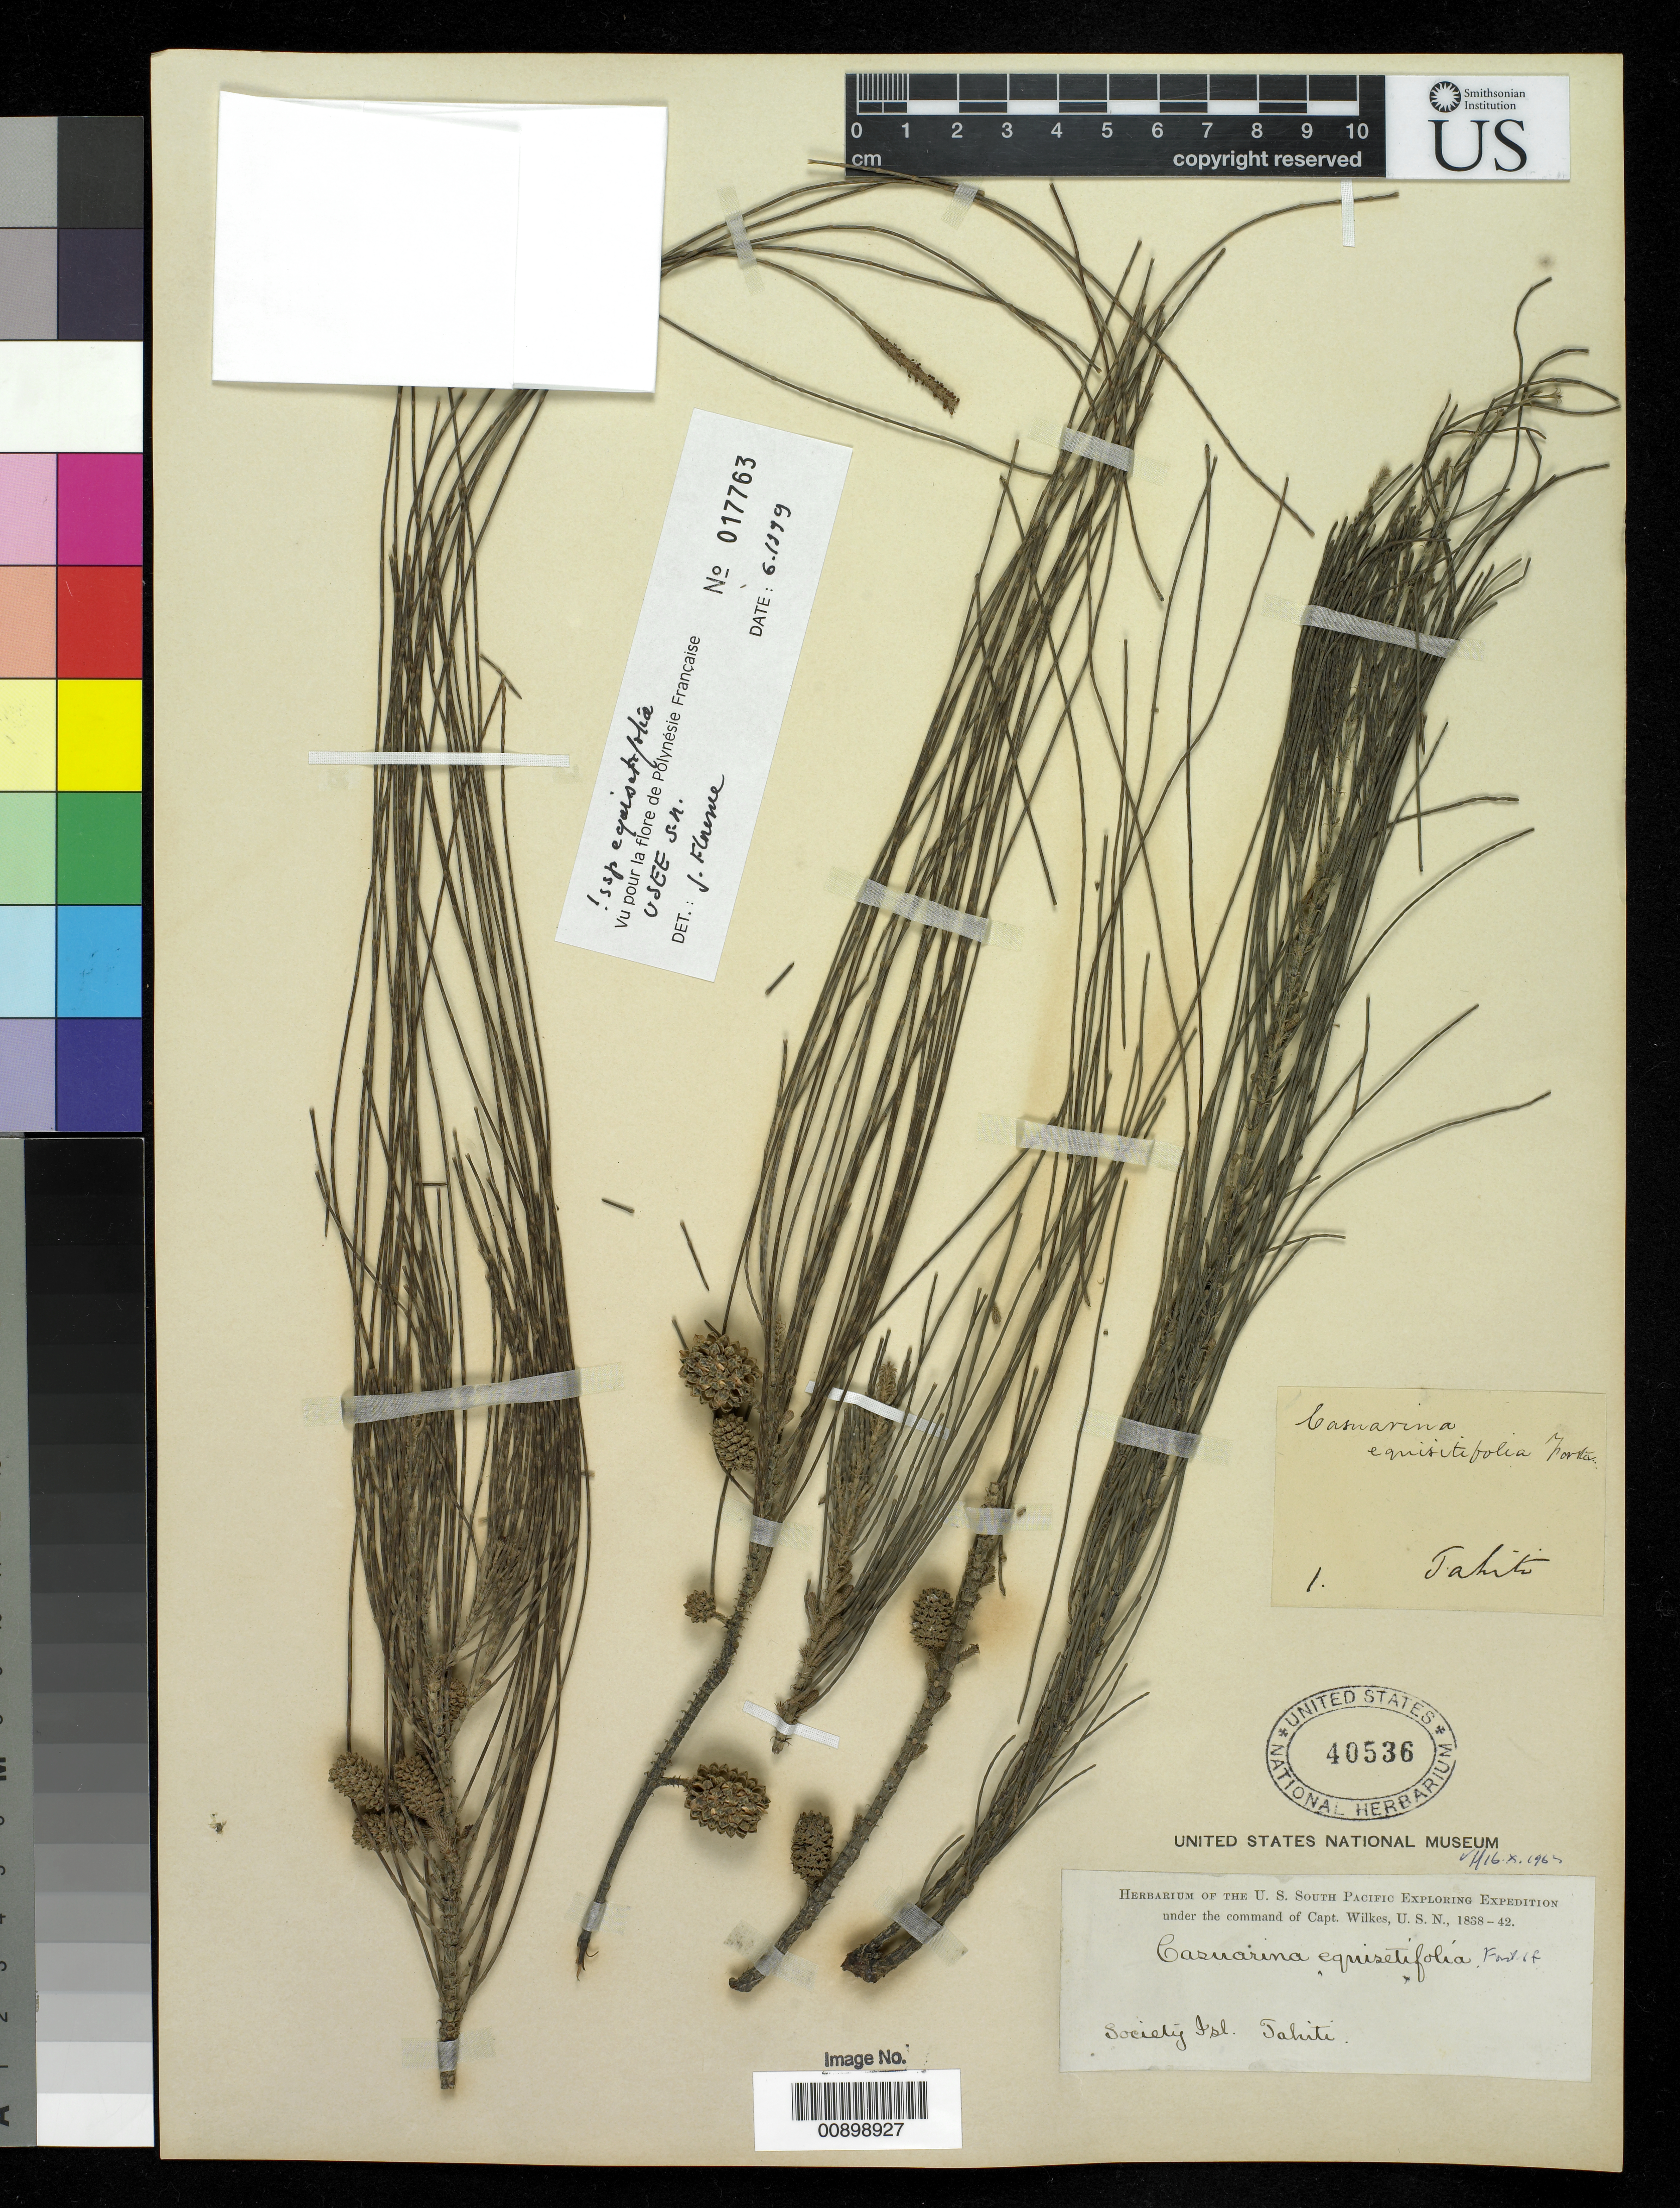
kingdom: Plantae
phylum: Tracheophyta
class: Magnoliopsida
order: Fagales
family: Casuarinaceae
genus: Casuarina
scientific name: Casuarina equisetifolia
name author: L.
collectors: Wilkes Explor. Exped.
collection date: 1838/1842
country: French Polynesia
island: Tahiti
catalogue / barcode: US 40536